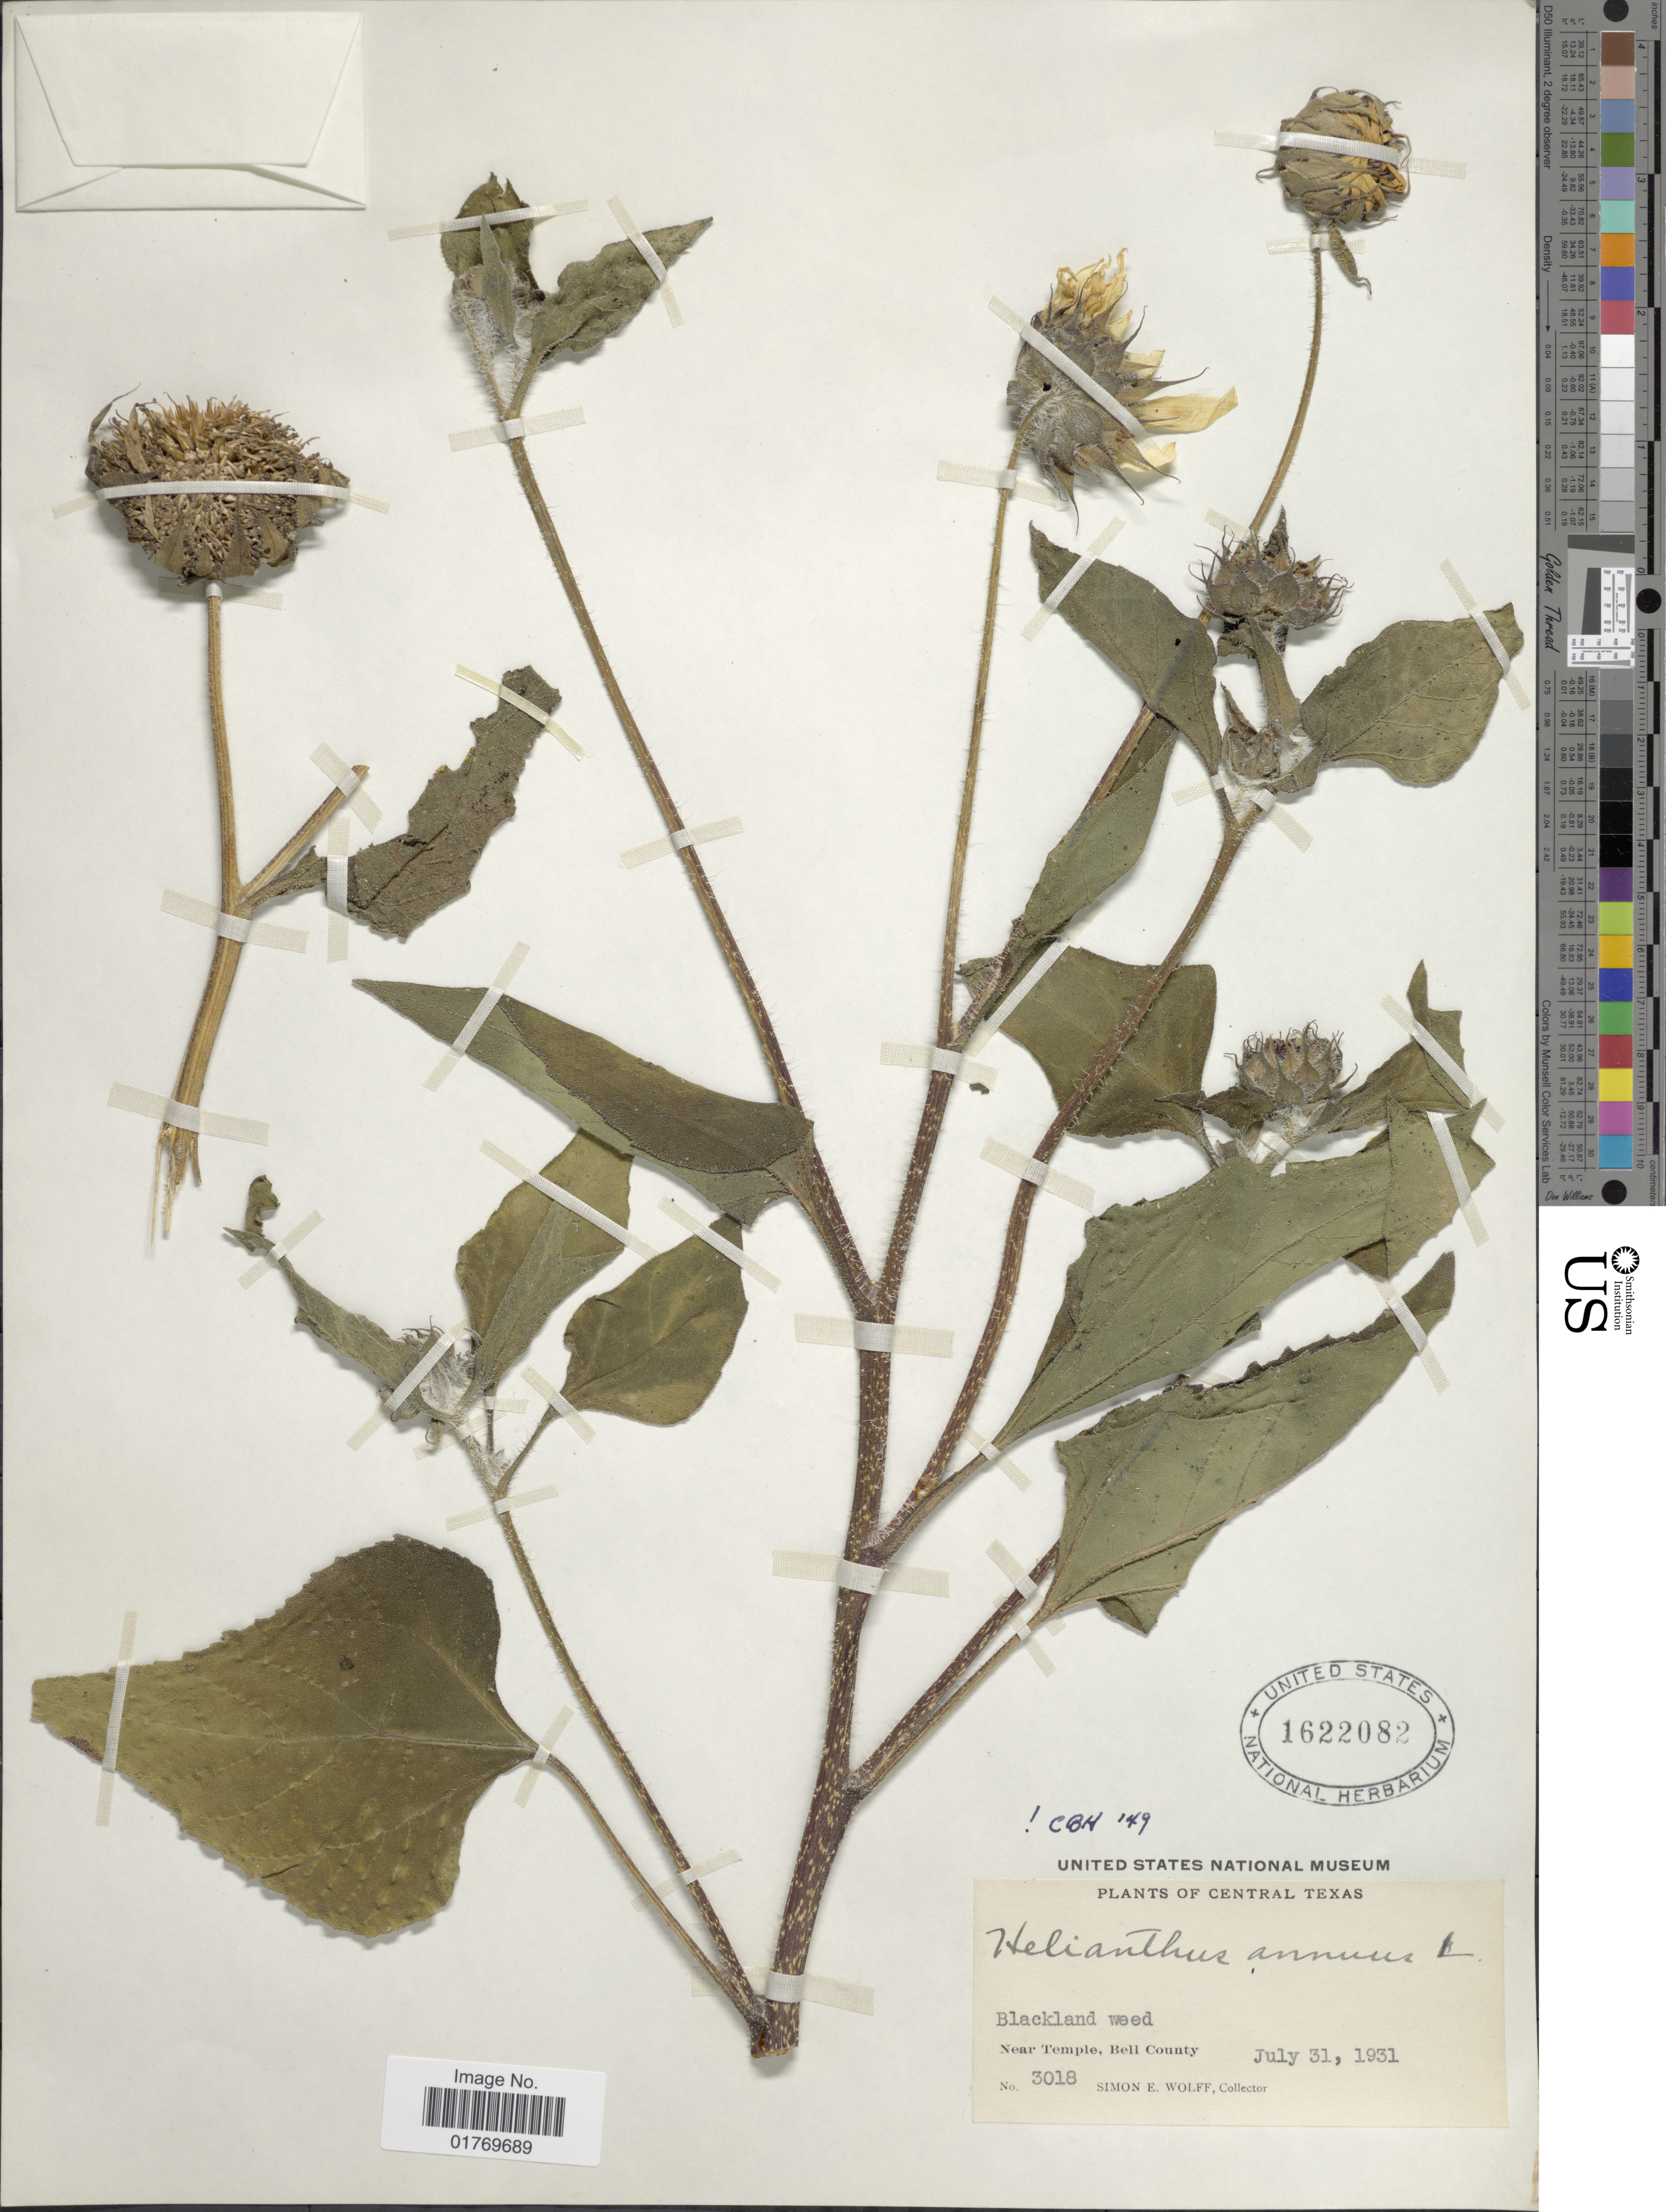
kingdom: Plantae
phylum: Tracheophyta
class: Magnoliopsida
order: Asterales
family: Asteraceae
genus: Helianthus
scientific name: Helianthus annuus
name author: L.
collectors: S. E. Wolff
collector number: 3018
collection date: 1931-07-31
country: United States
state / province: Texas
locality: Central Texas, Black weed, Near Temple, bell County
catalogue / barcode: US 1622082